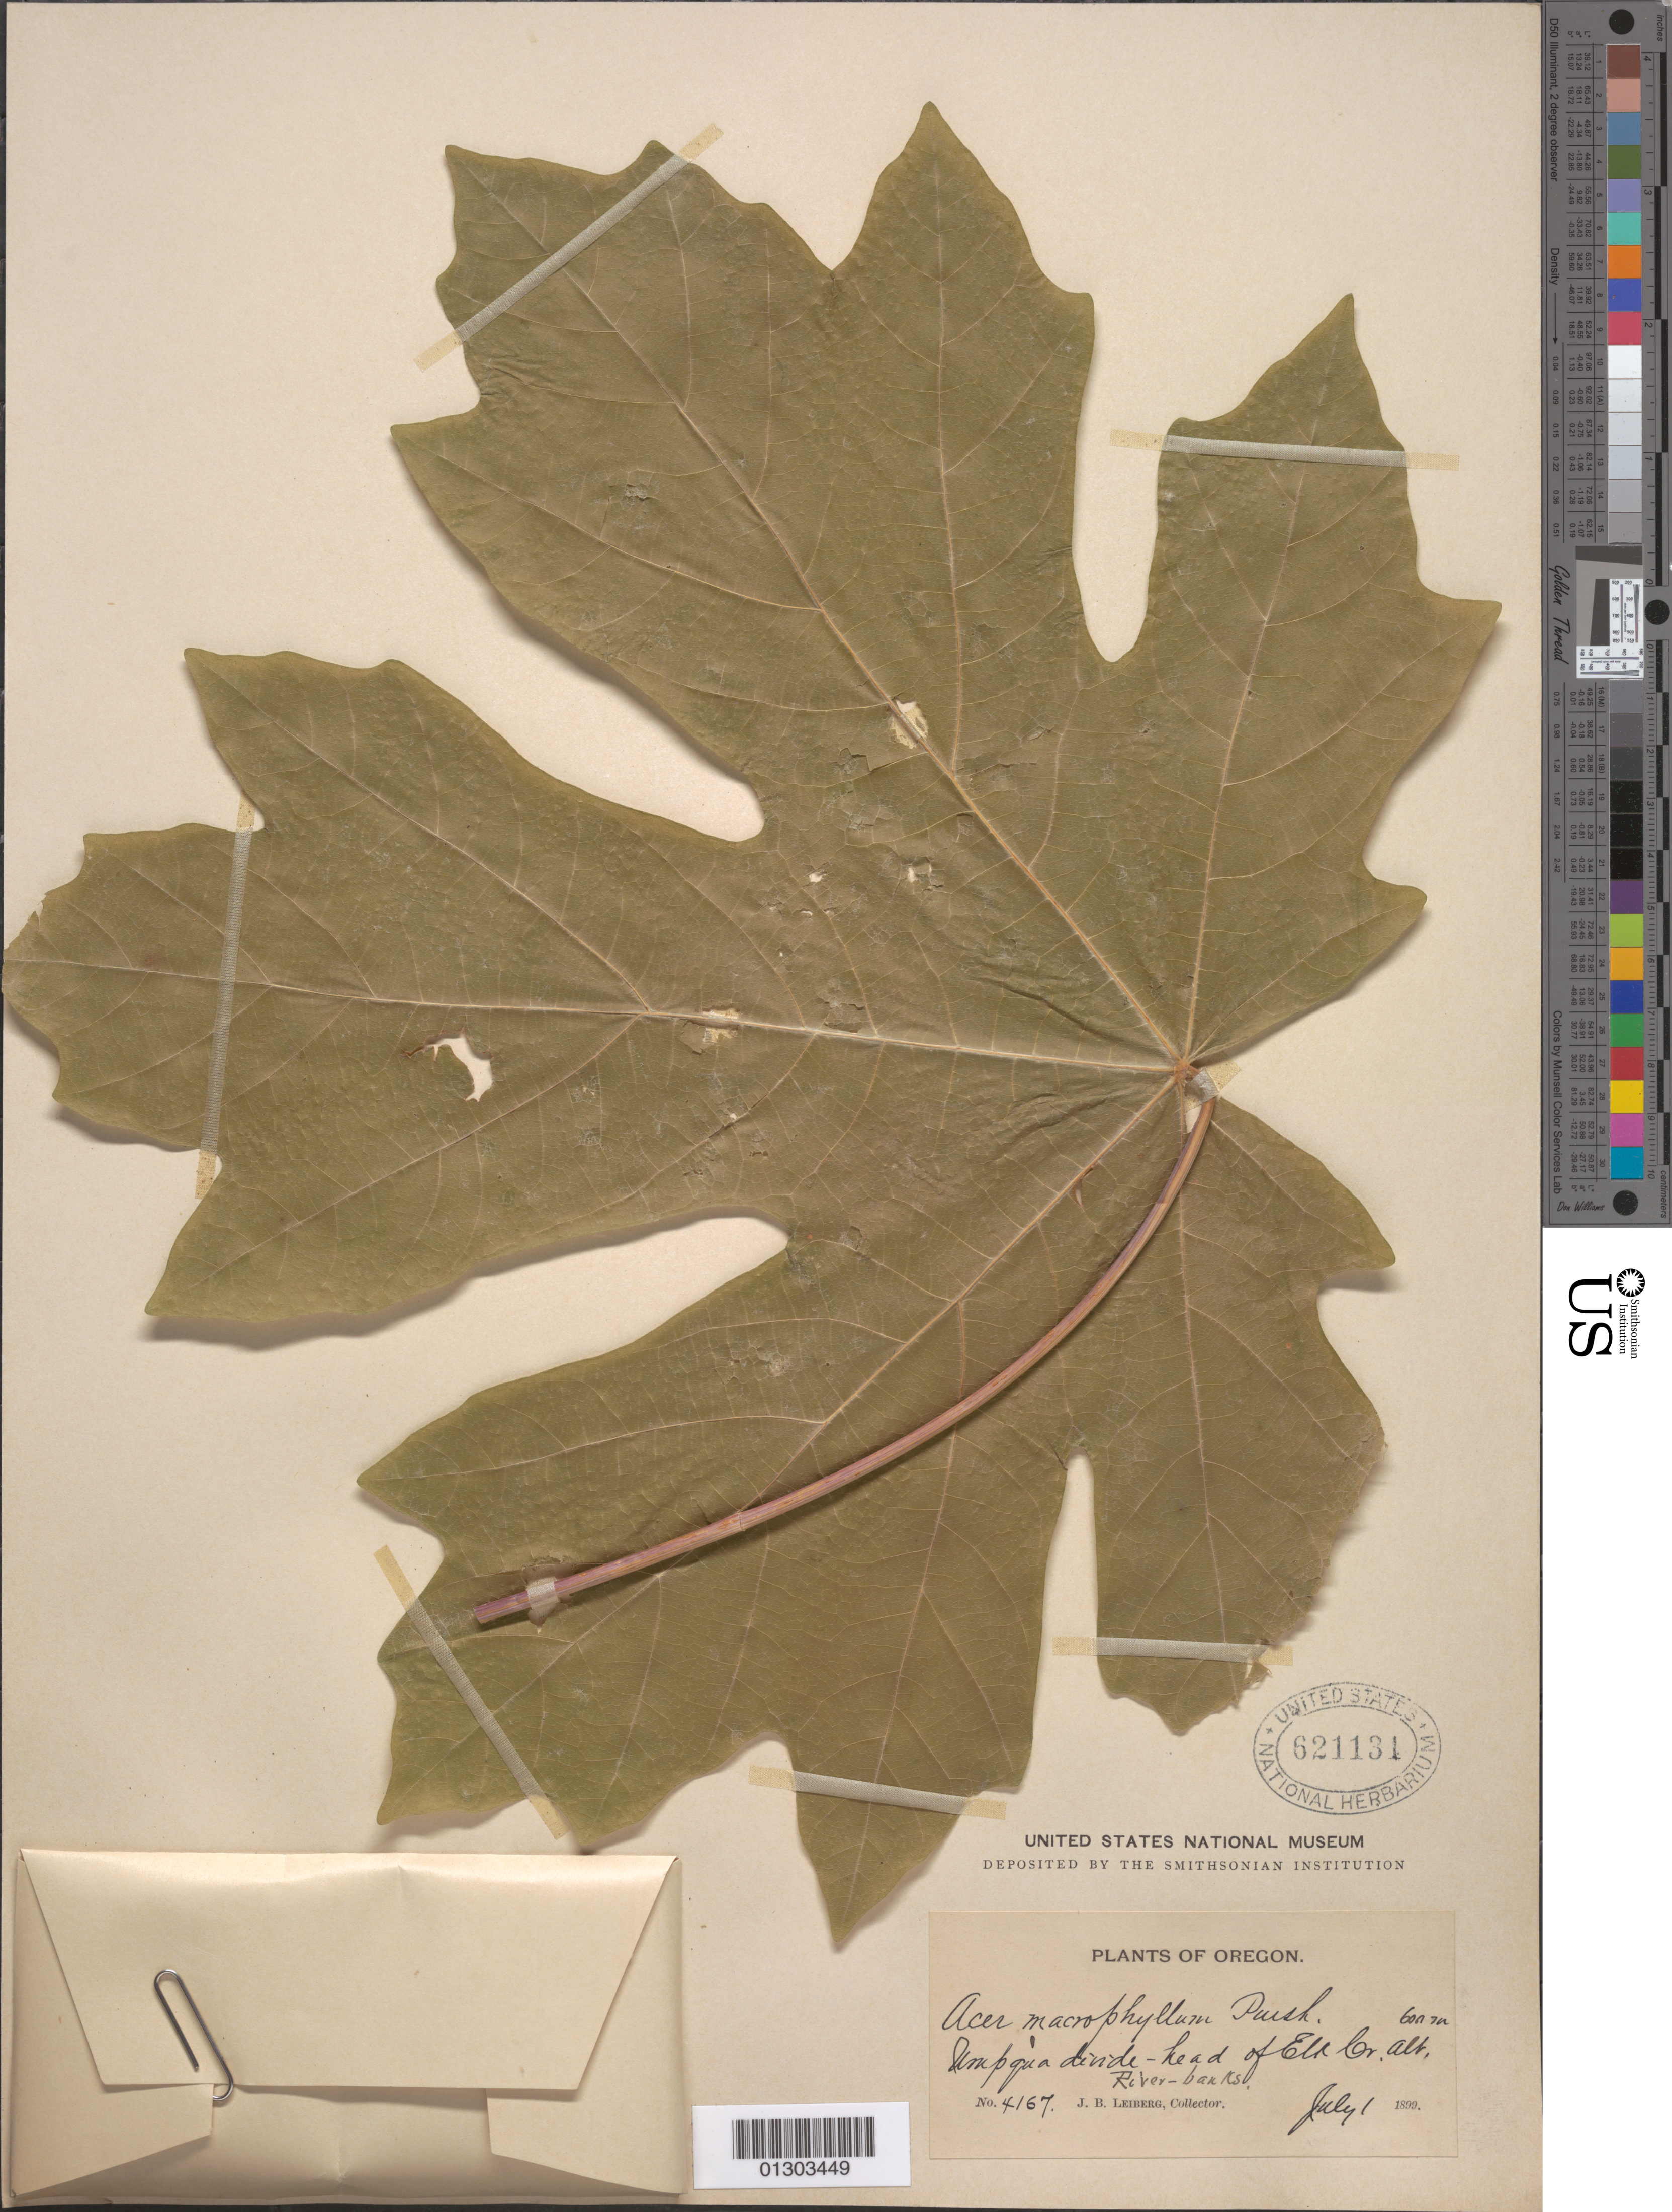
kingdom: Plantae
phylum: Tracheophyta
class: Magnoliopsida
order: Sapindales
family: Sapindaceae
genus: Acer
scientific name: Acer macrophyllum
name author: Pursh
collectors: J. Leiberg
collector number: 4167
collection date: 1899-07-01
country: United States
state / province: Oregon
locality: Umpqua Divide, head of Elk Cr.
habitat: River-banks.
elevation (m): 600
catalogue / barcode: US 621131